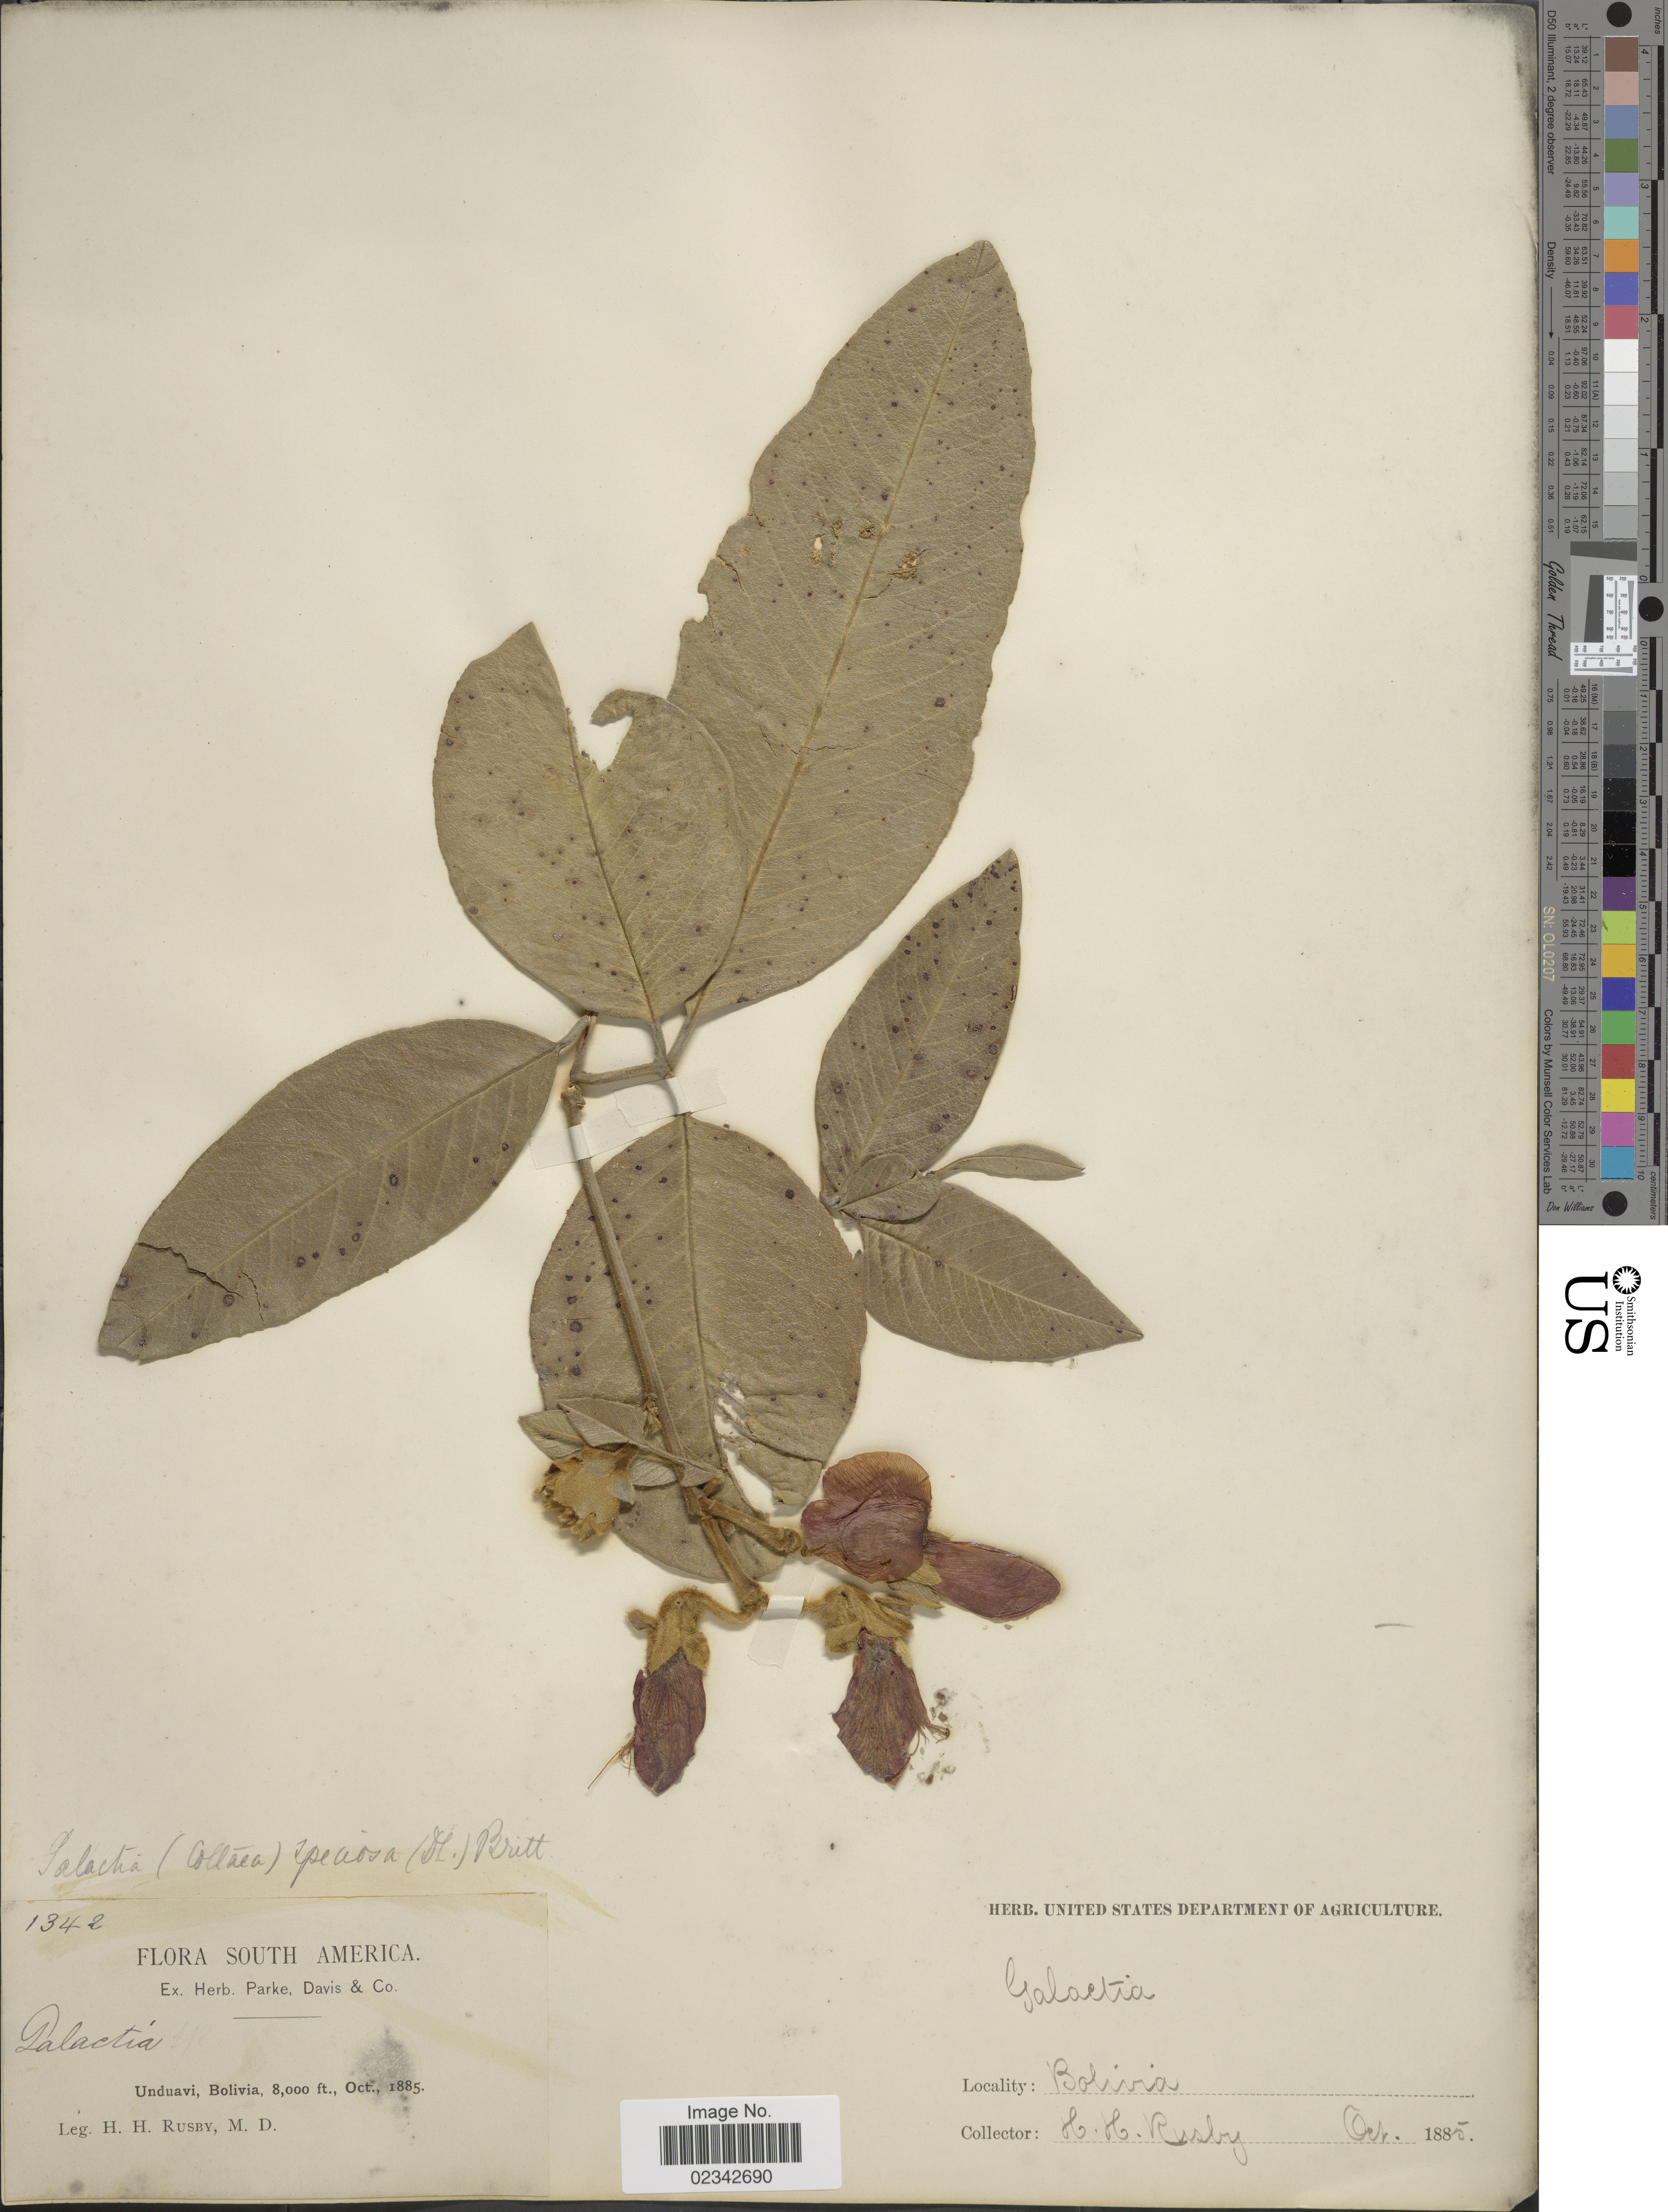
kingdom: Plantae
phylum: Tracheophyta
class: Magnoliopsida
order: Fabales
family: Fabaceae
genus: Collaea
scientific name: Collaea speciosa var. macra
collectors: H. H. Rusby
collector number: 1342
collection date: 1885-10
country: Bolivia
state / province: La Paz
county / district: Nor Yungas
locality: Unduavi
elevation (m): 2438